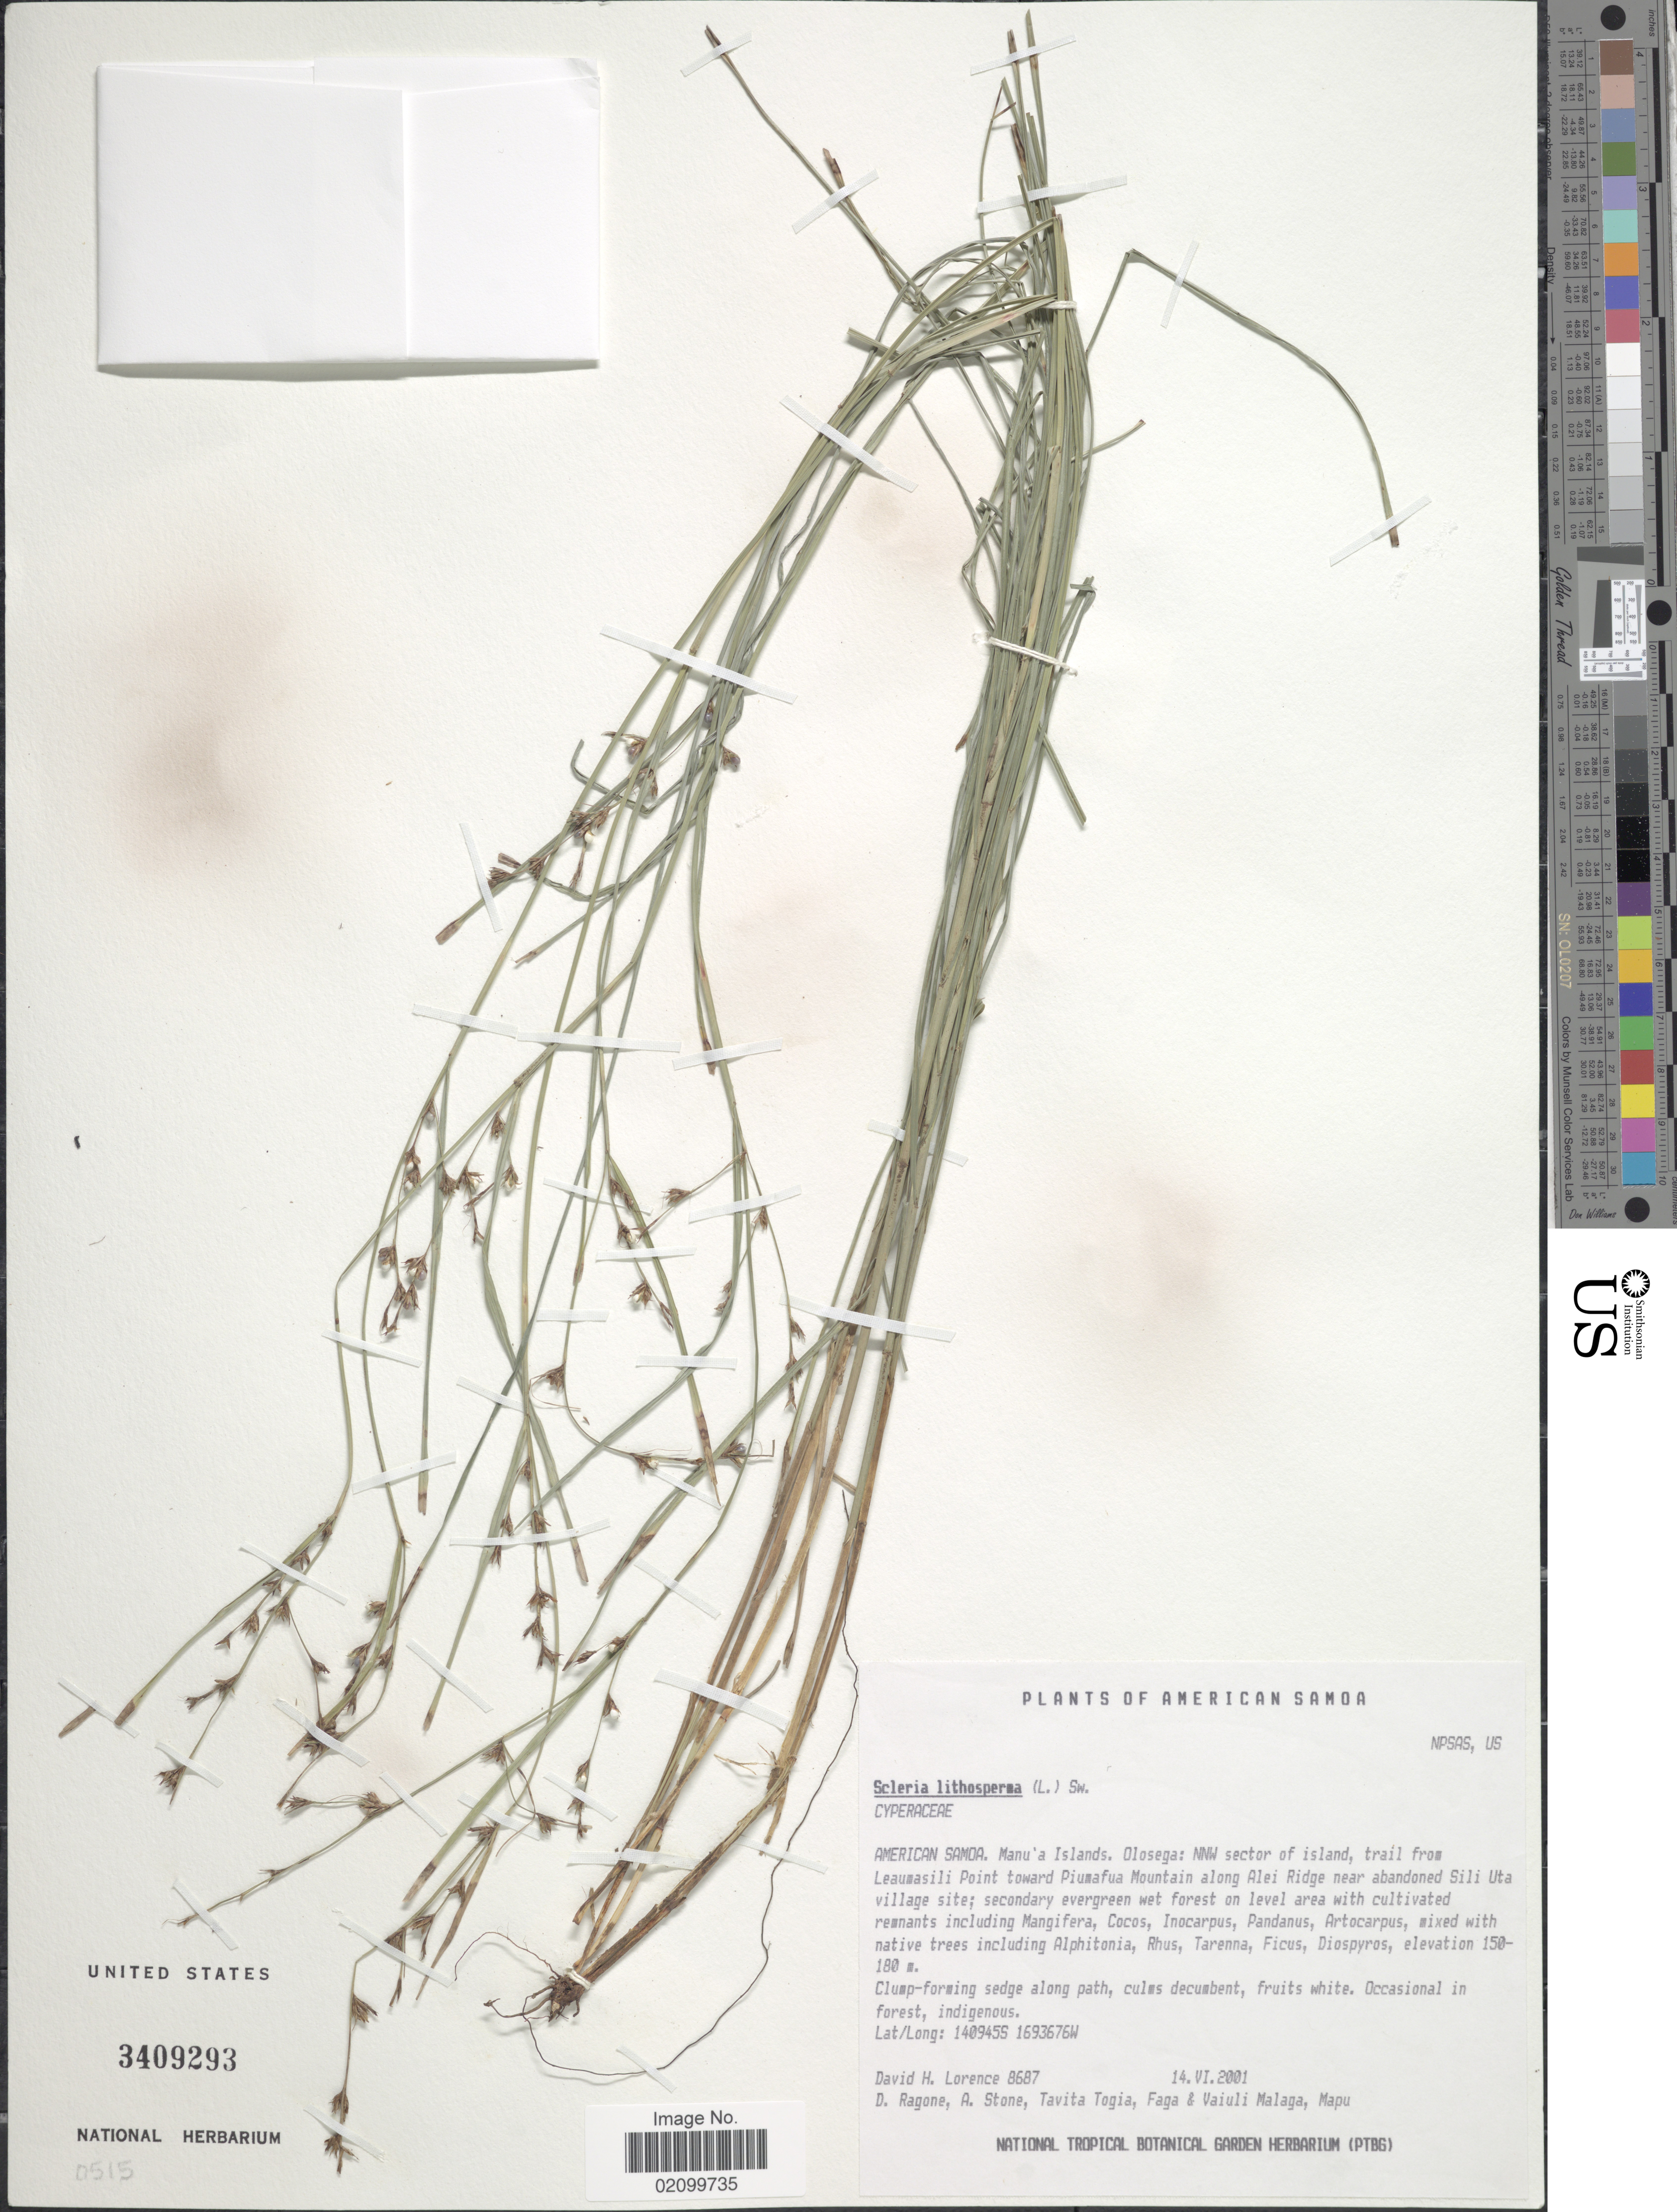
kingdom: Plantae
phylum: Tracheophyta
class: Liliopsida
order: Poales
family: Cyperaceae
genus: Scleria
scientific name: Scleria lithosperma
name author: (L.) Sw.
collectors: D. Lorence, D. Ragone, A. Stone, T. Togia & et al.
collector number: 8687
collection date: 2001-06-14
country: American Samoa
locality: Manu'a Islands. Olosega: NNW sector of island, trail from Leaumasili Point toward Piumafua Mountain along Alei Ridge near abandoned Sili Uta village site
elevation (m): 150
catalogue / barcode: US 3409293